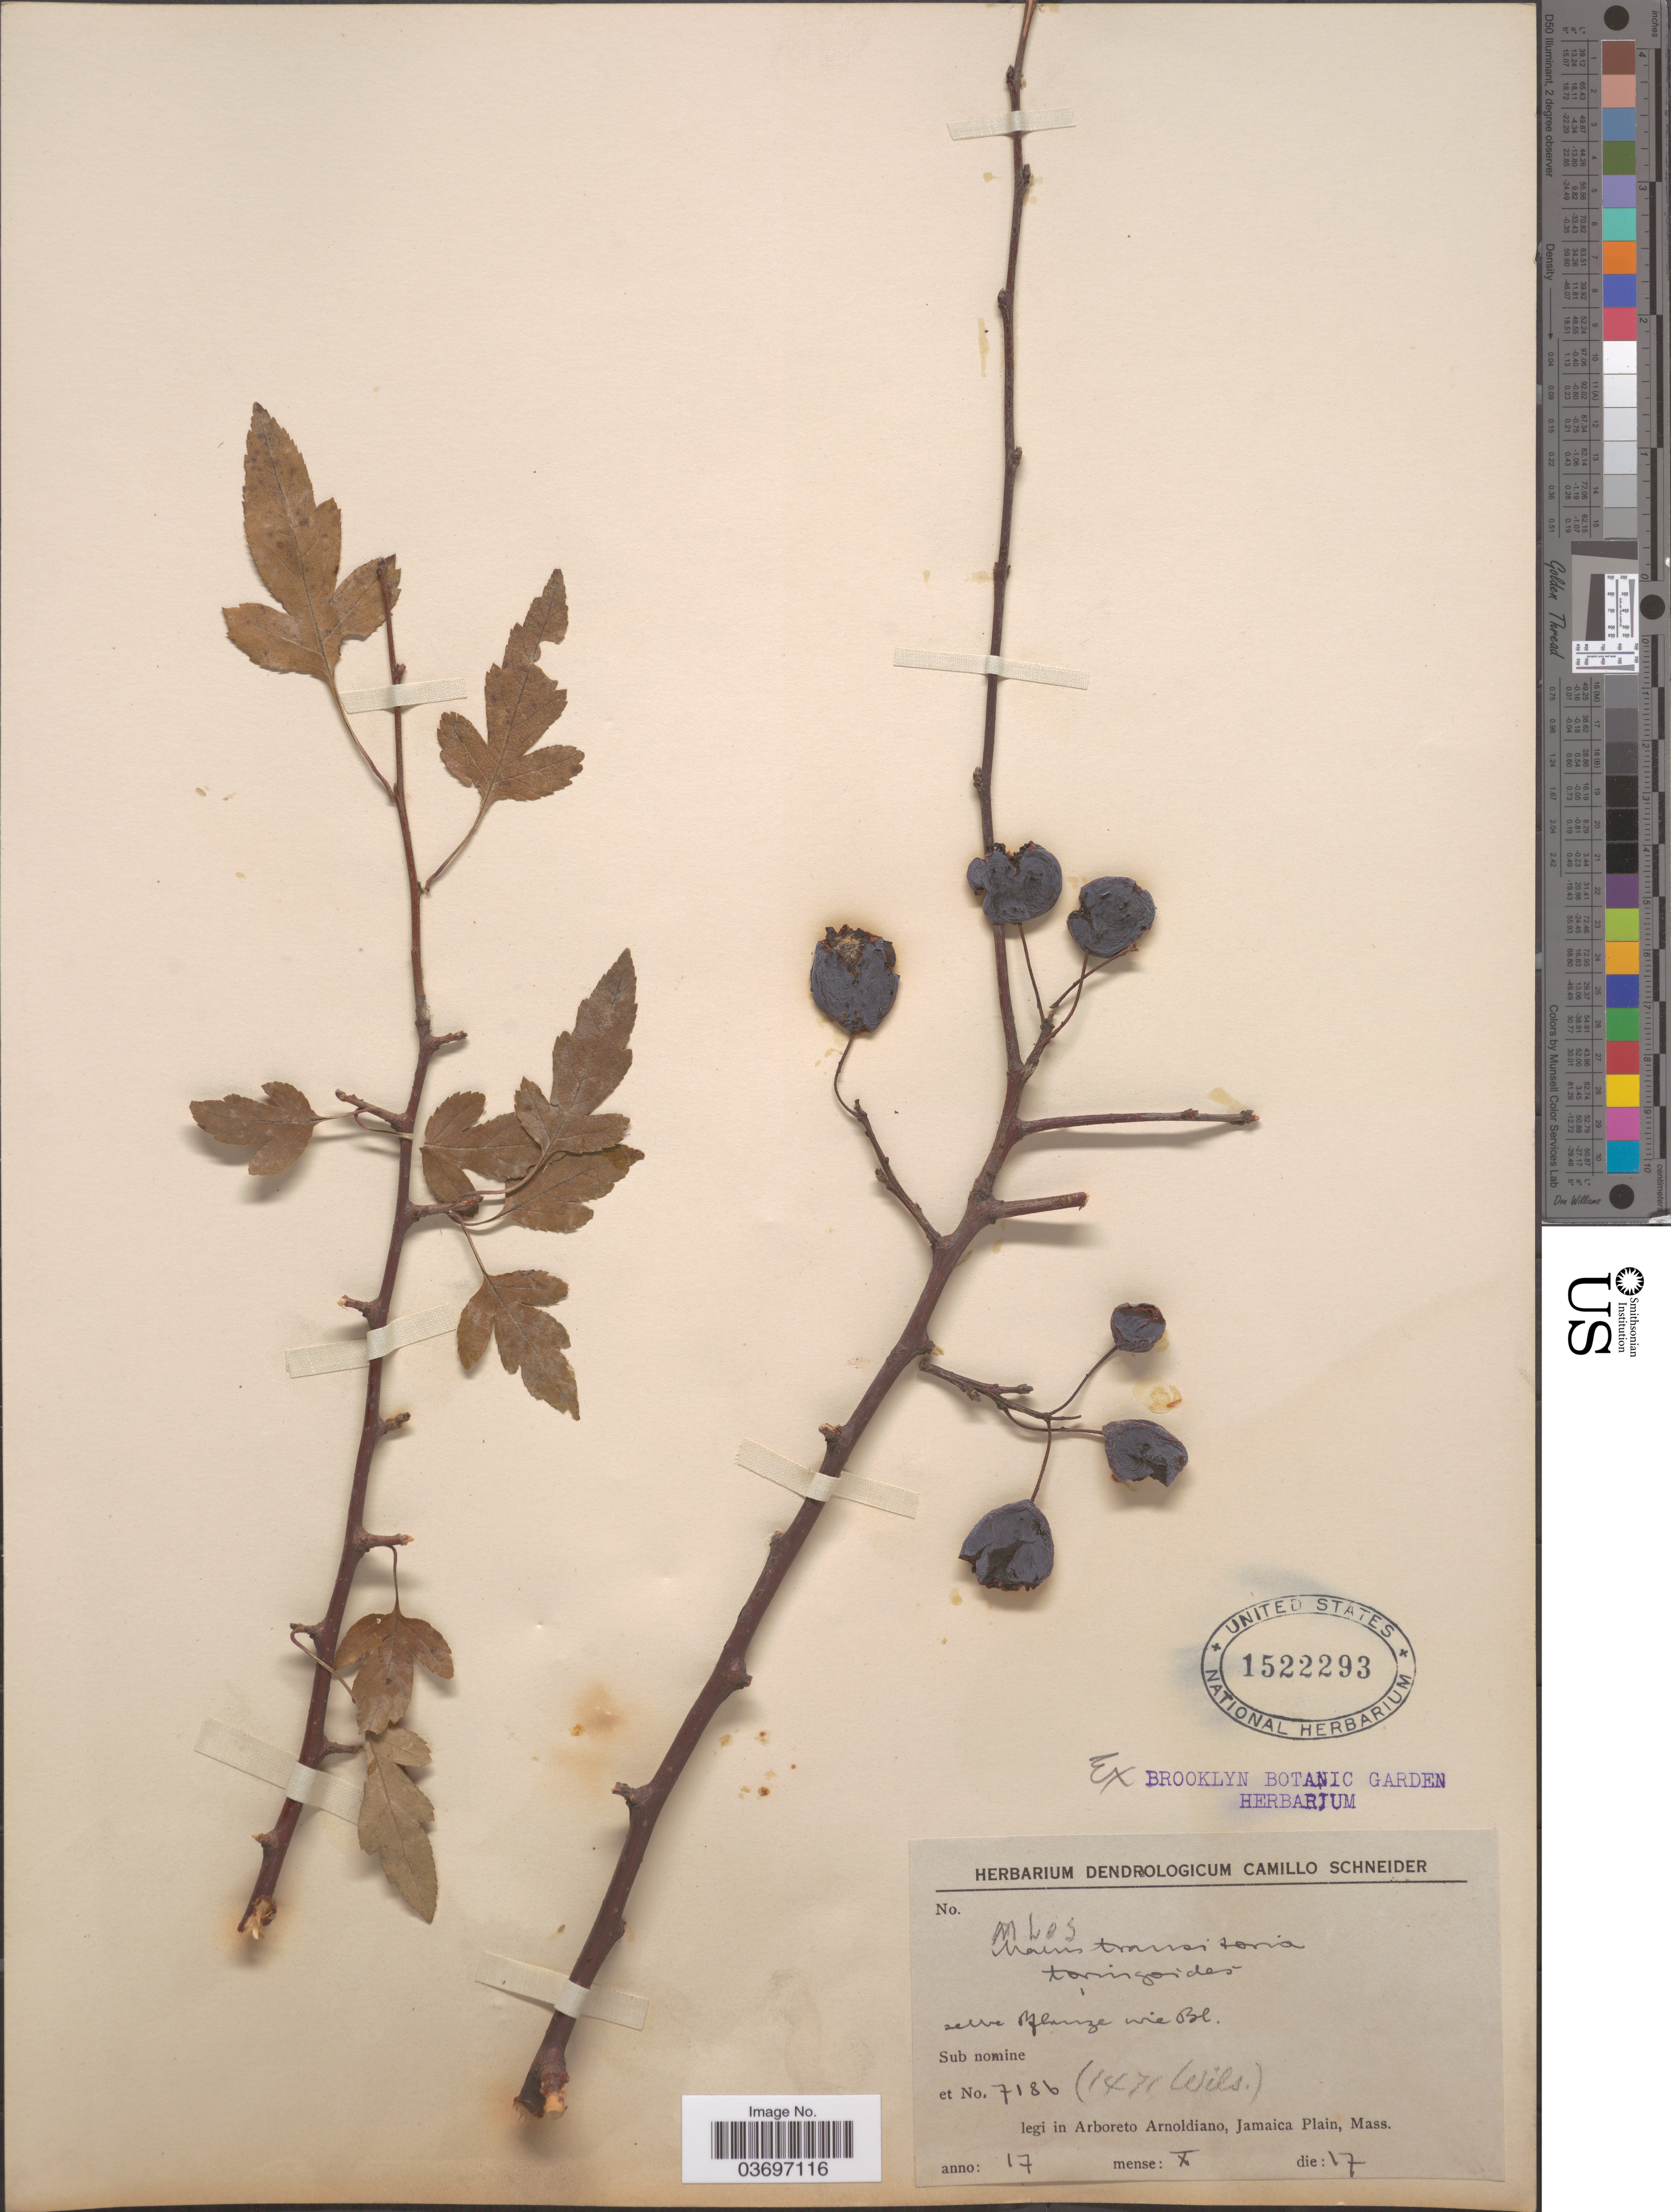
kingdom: Plantae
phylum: Tracheophyta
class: Magnoliopsida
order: Rosales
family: Rosaceae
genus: Malus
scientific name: Malus transitoria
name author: (Batalin) C.K. Schneid.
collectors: ex herb. Dendrologicum C. Schneider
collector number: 7186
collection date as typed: Transcribed d/m/y: 17/10/17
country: United States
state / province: Massachusetts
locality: Arboreto Arnoldiano, Jamaica Plain.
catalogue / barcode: US 1522293